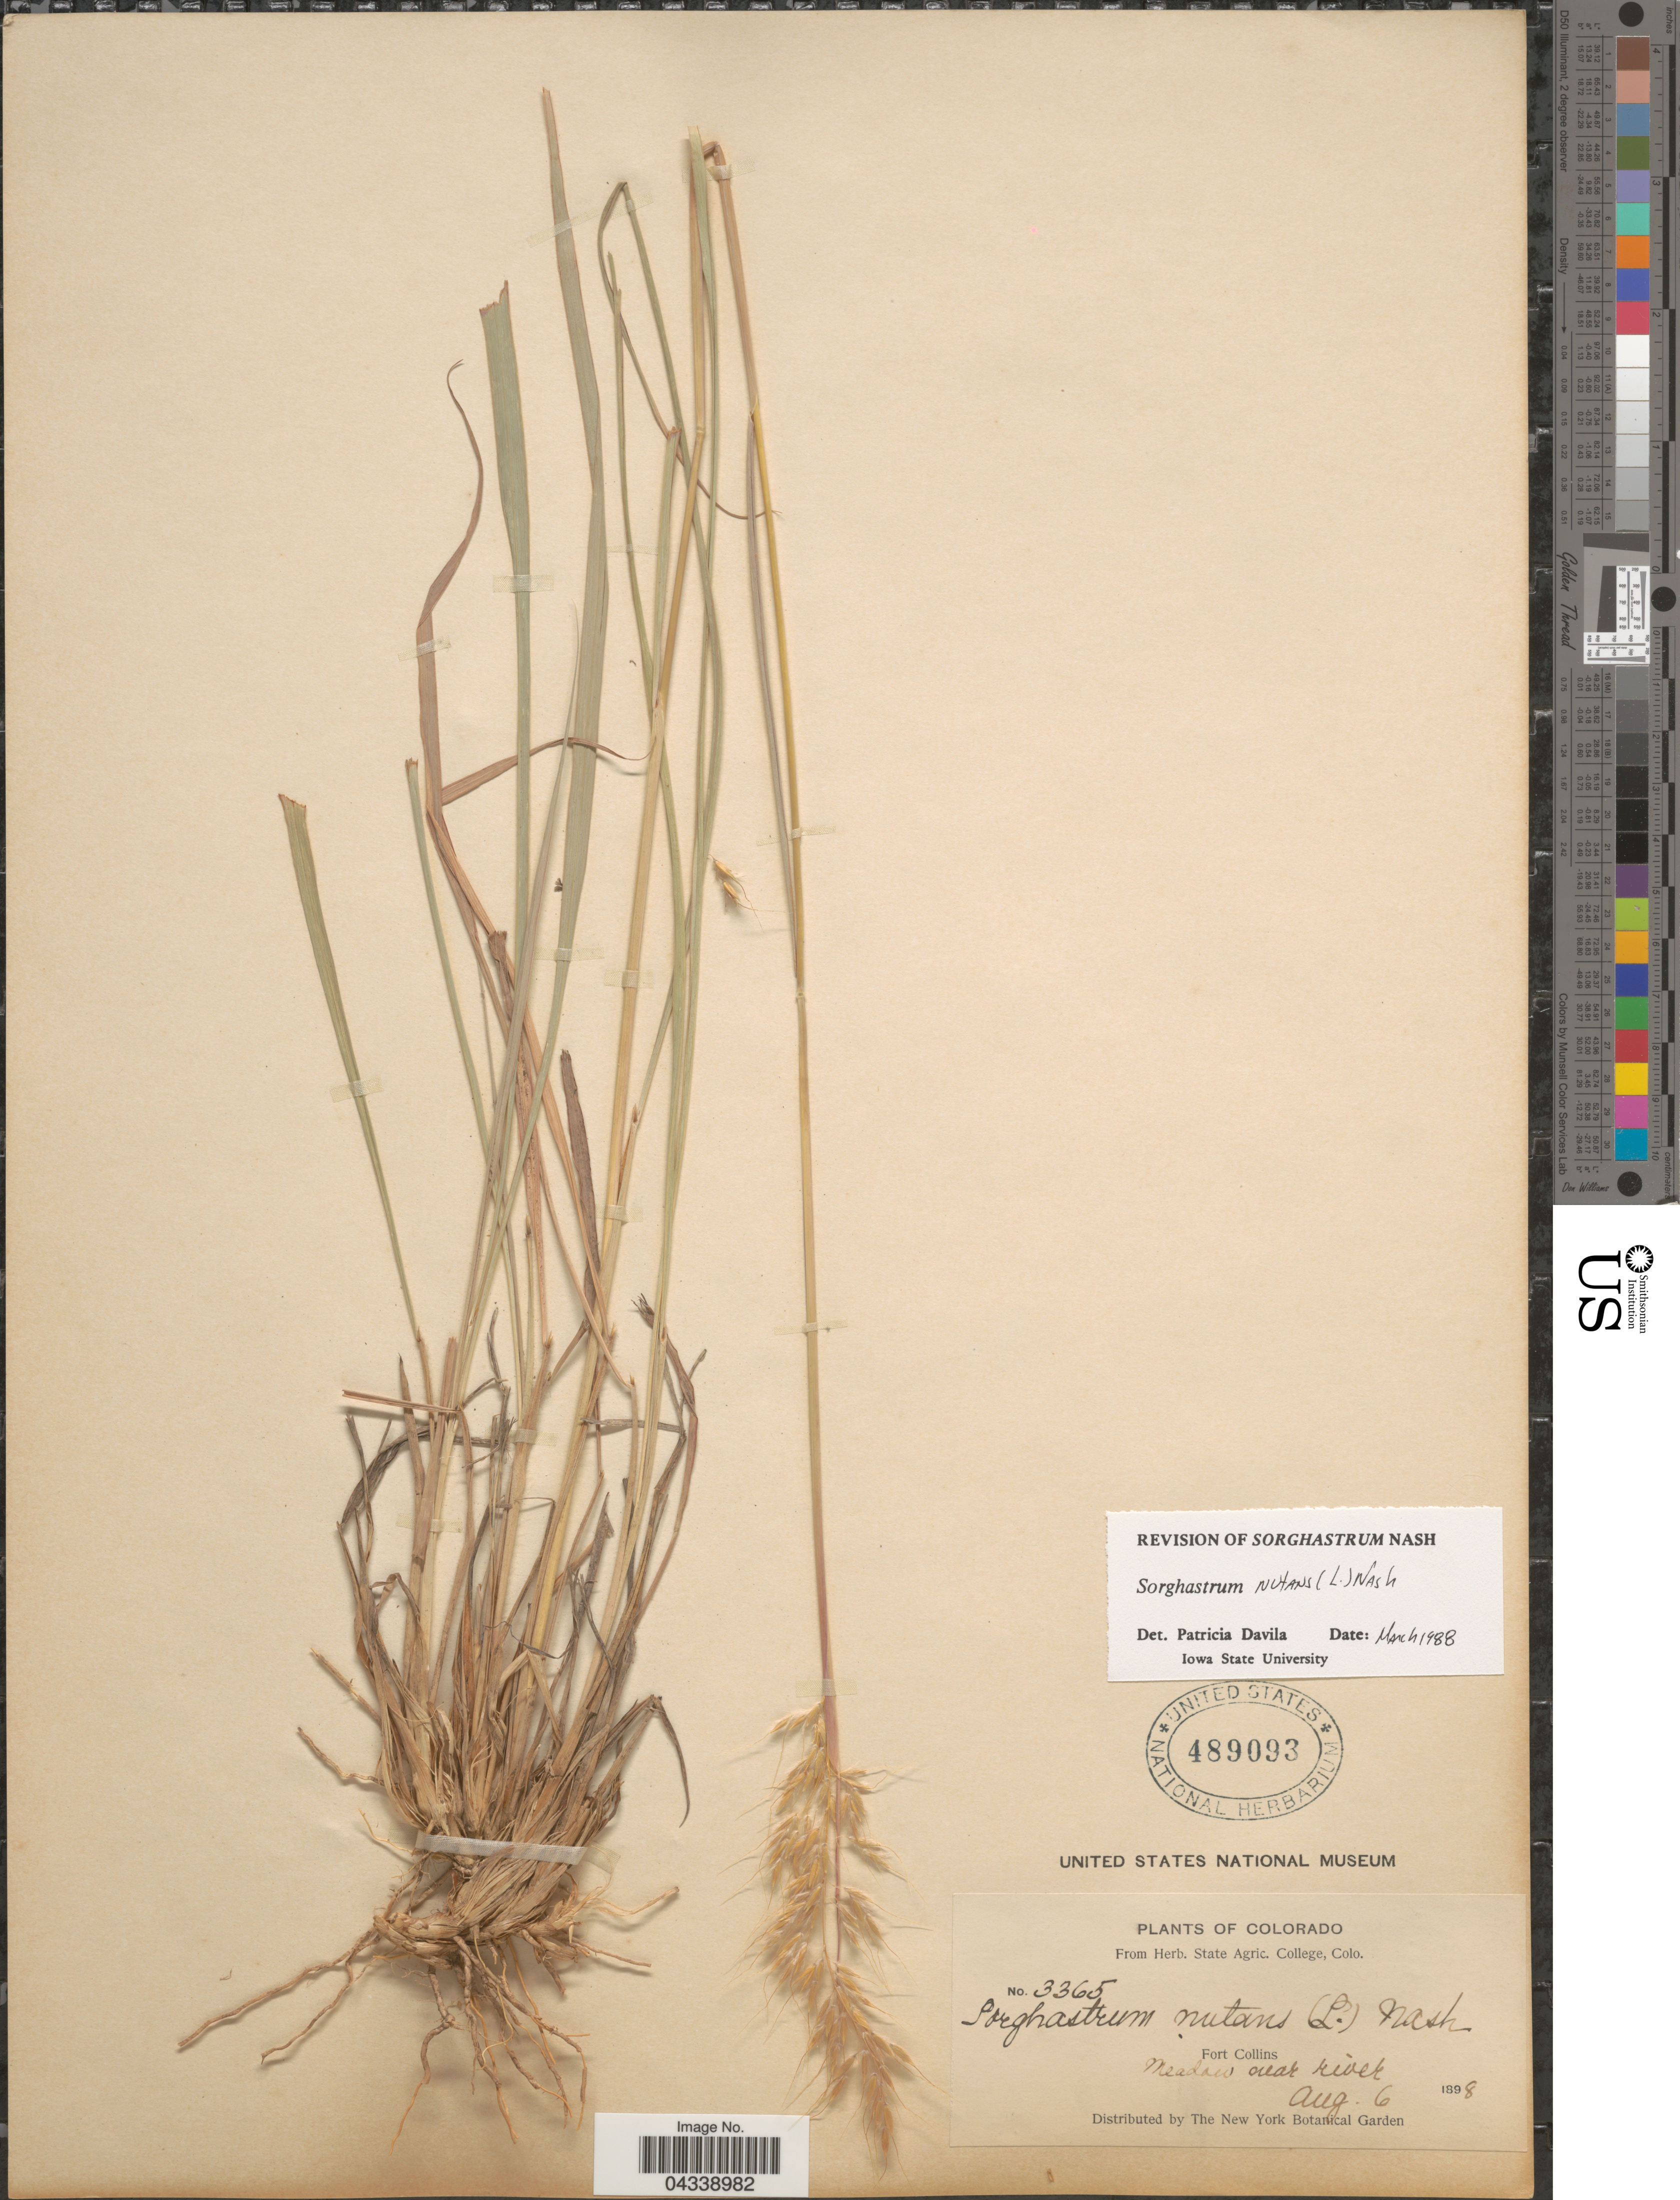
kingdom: Plantae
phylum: Tracheophyta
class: Liliopsida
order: Poales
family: Poaceae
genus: Sorghastrum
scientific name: Sorghastrum nutans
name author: (L.) Nash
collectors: ex herb. State Agric. College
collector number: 3365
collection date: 1898-08-06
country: United States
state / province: Colorado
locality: Fort Collins. Meadow near river.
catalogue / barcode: US 489093